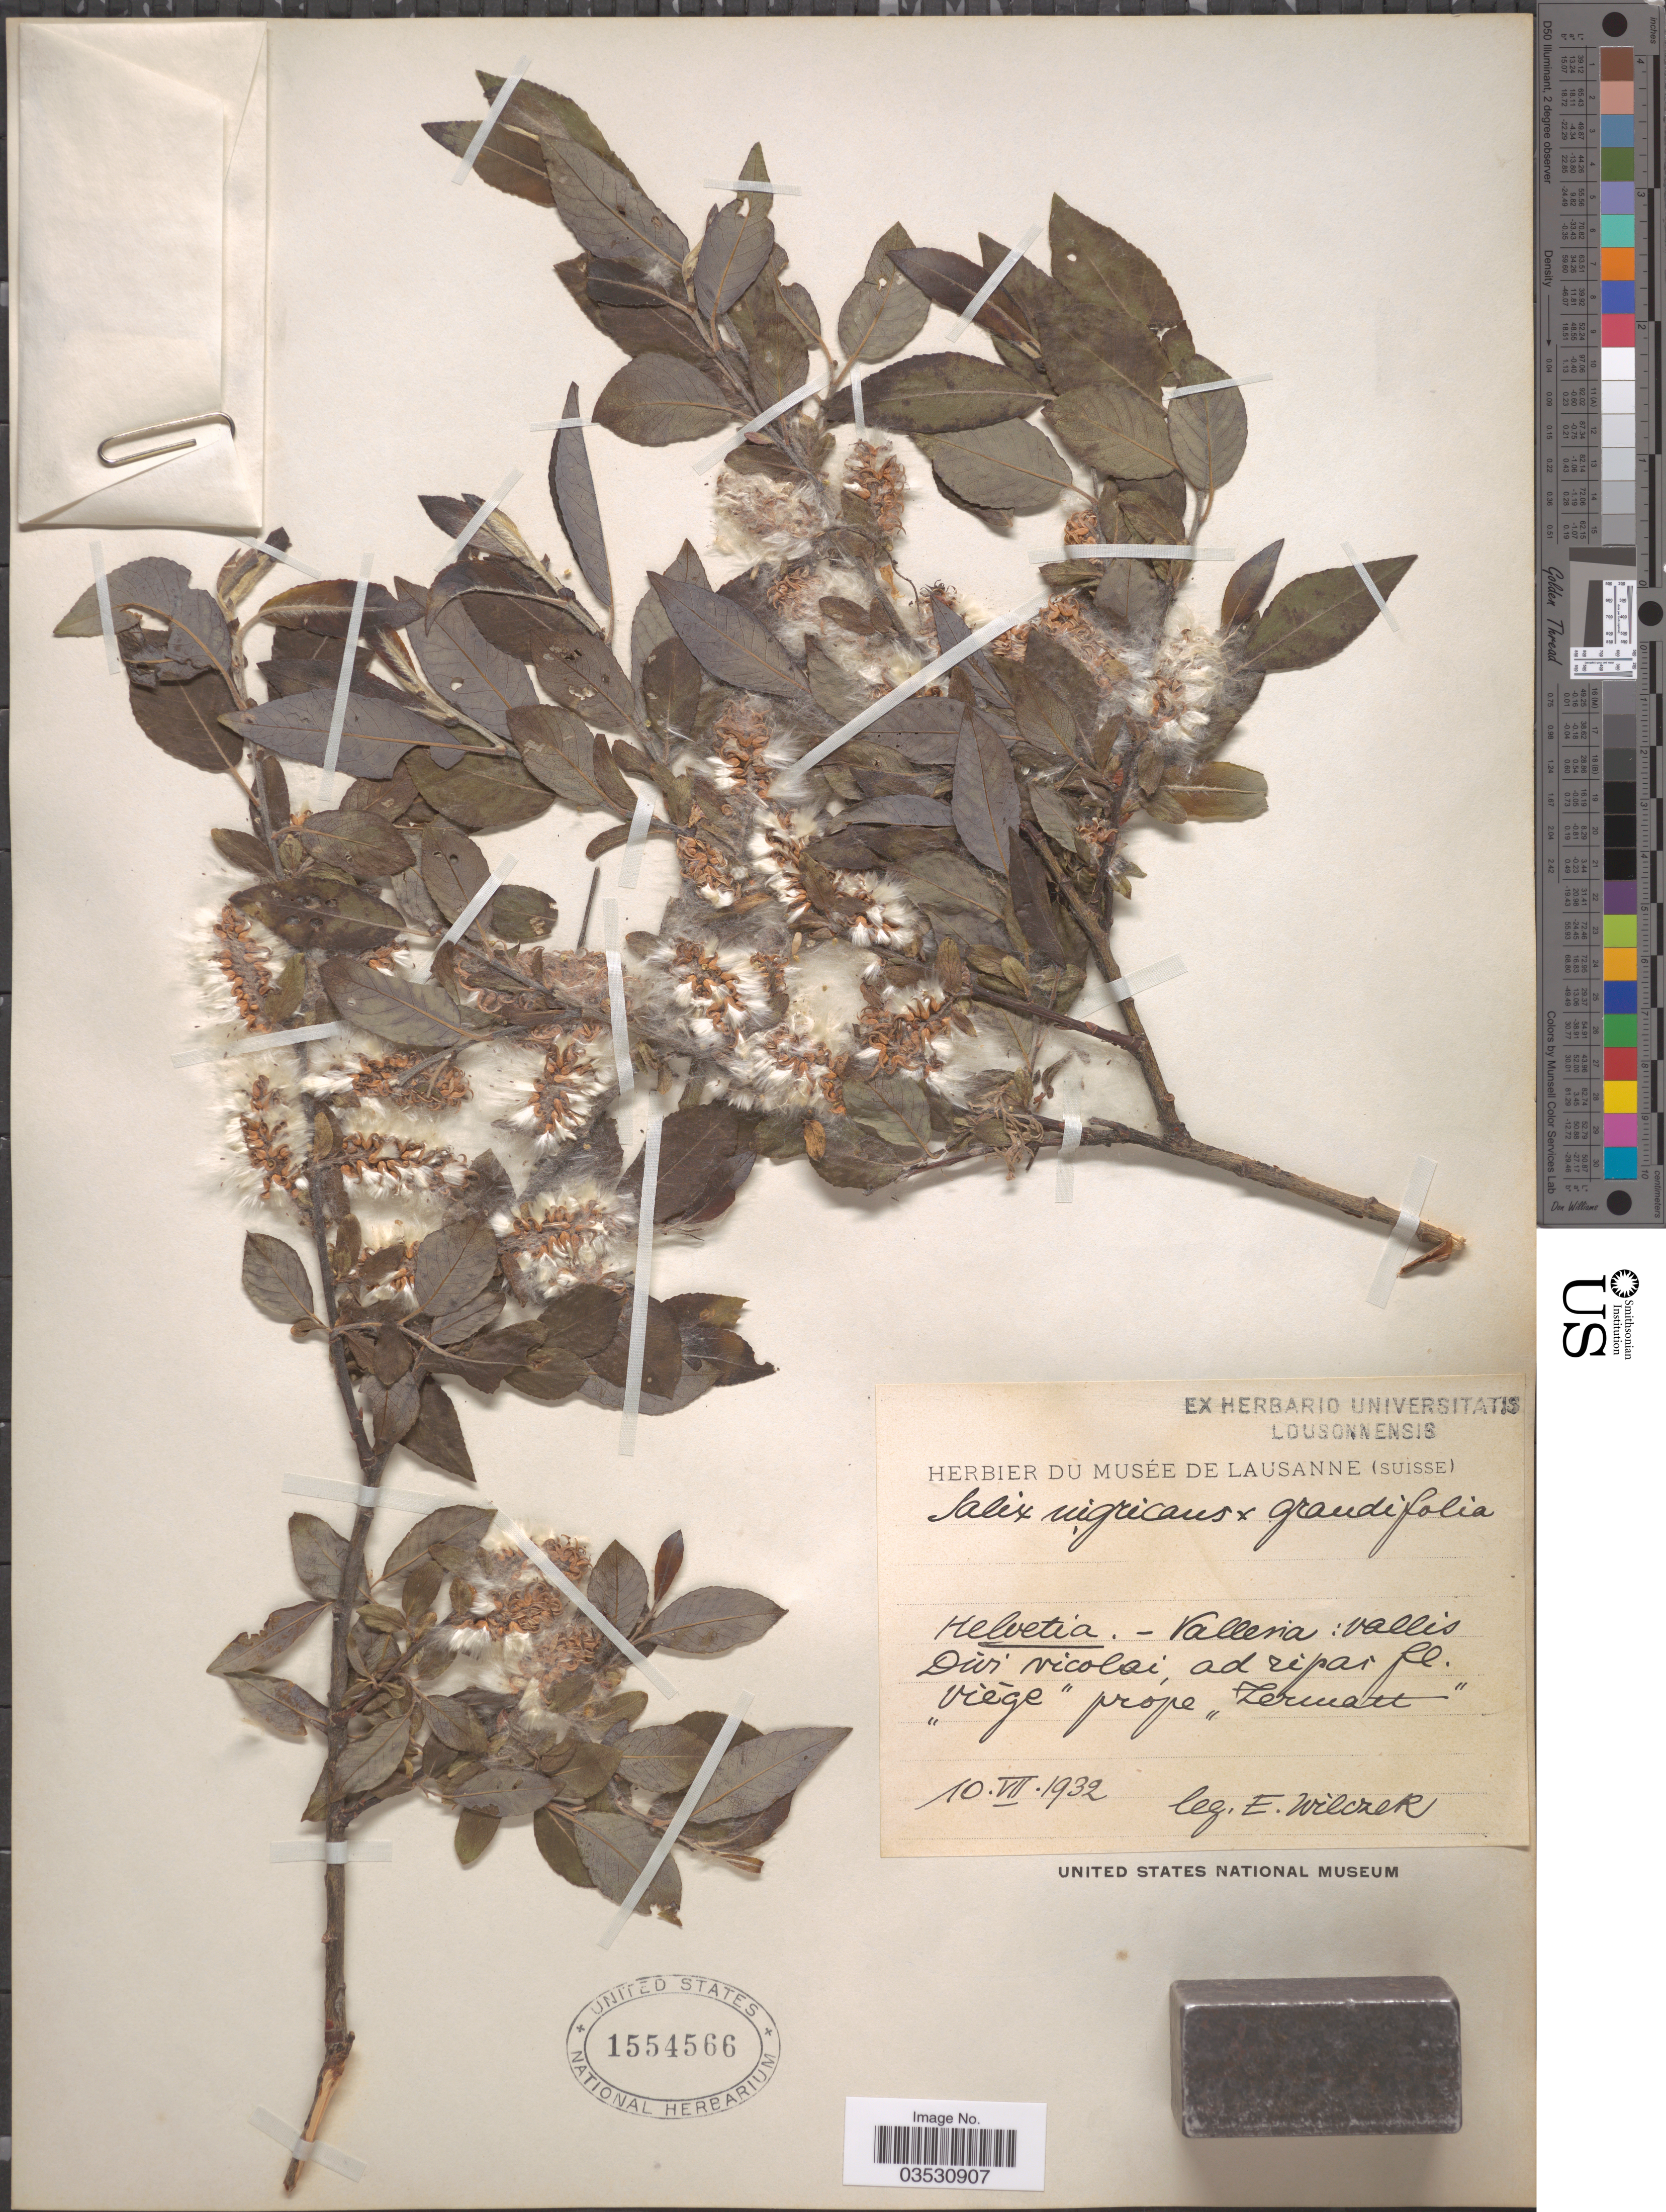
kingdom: Plantae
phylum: Tracheophyta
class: Magnoliopsida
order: Malpighiales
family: Salicaceae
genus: Salix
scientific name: Salix nigricans x S. grandifolia Ser.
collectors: E. Wilczek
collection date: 1932-07-10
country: Switzerland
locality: Helvetia - Valleria: vallis Divi vicolai, ad ripai fl. "viége" prope "Zermatt".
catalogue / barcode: US 1554566